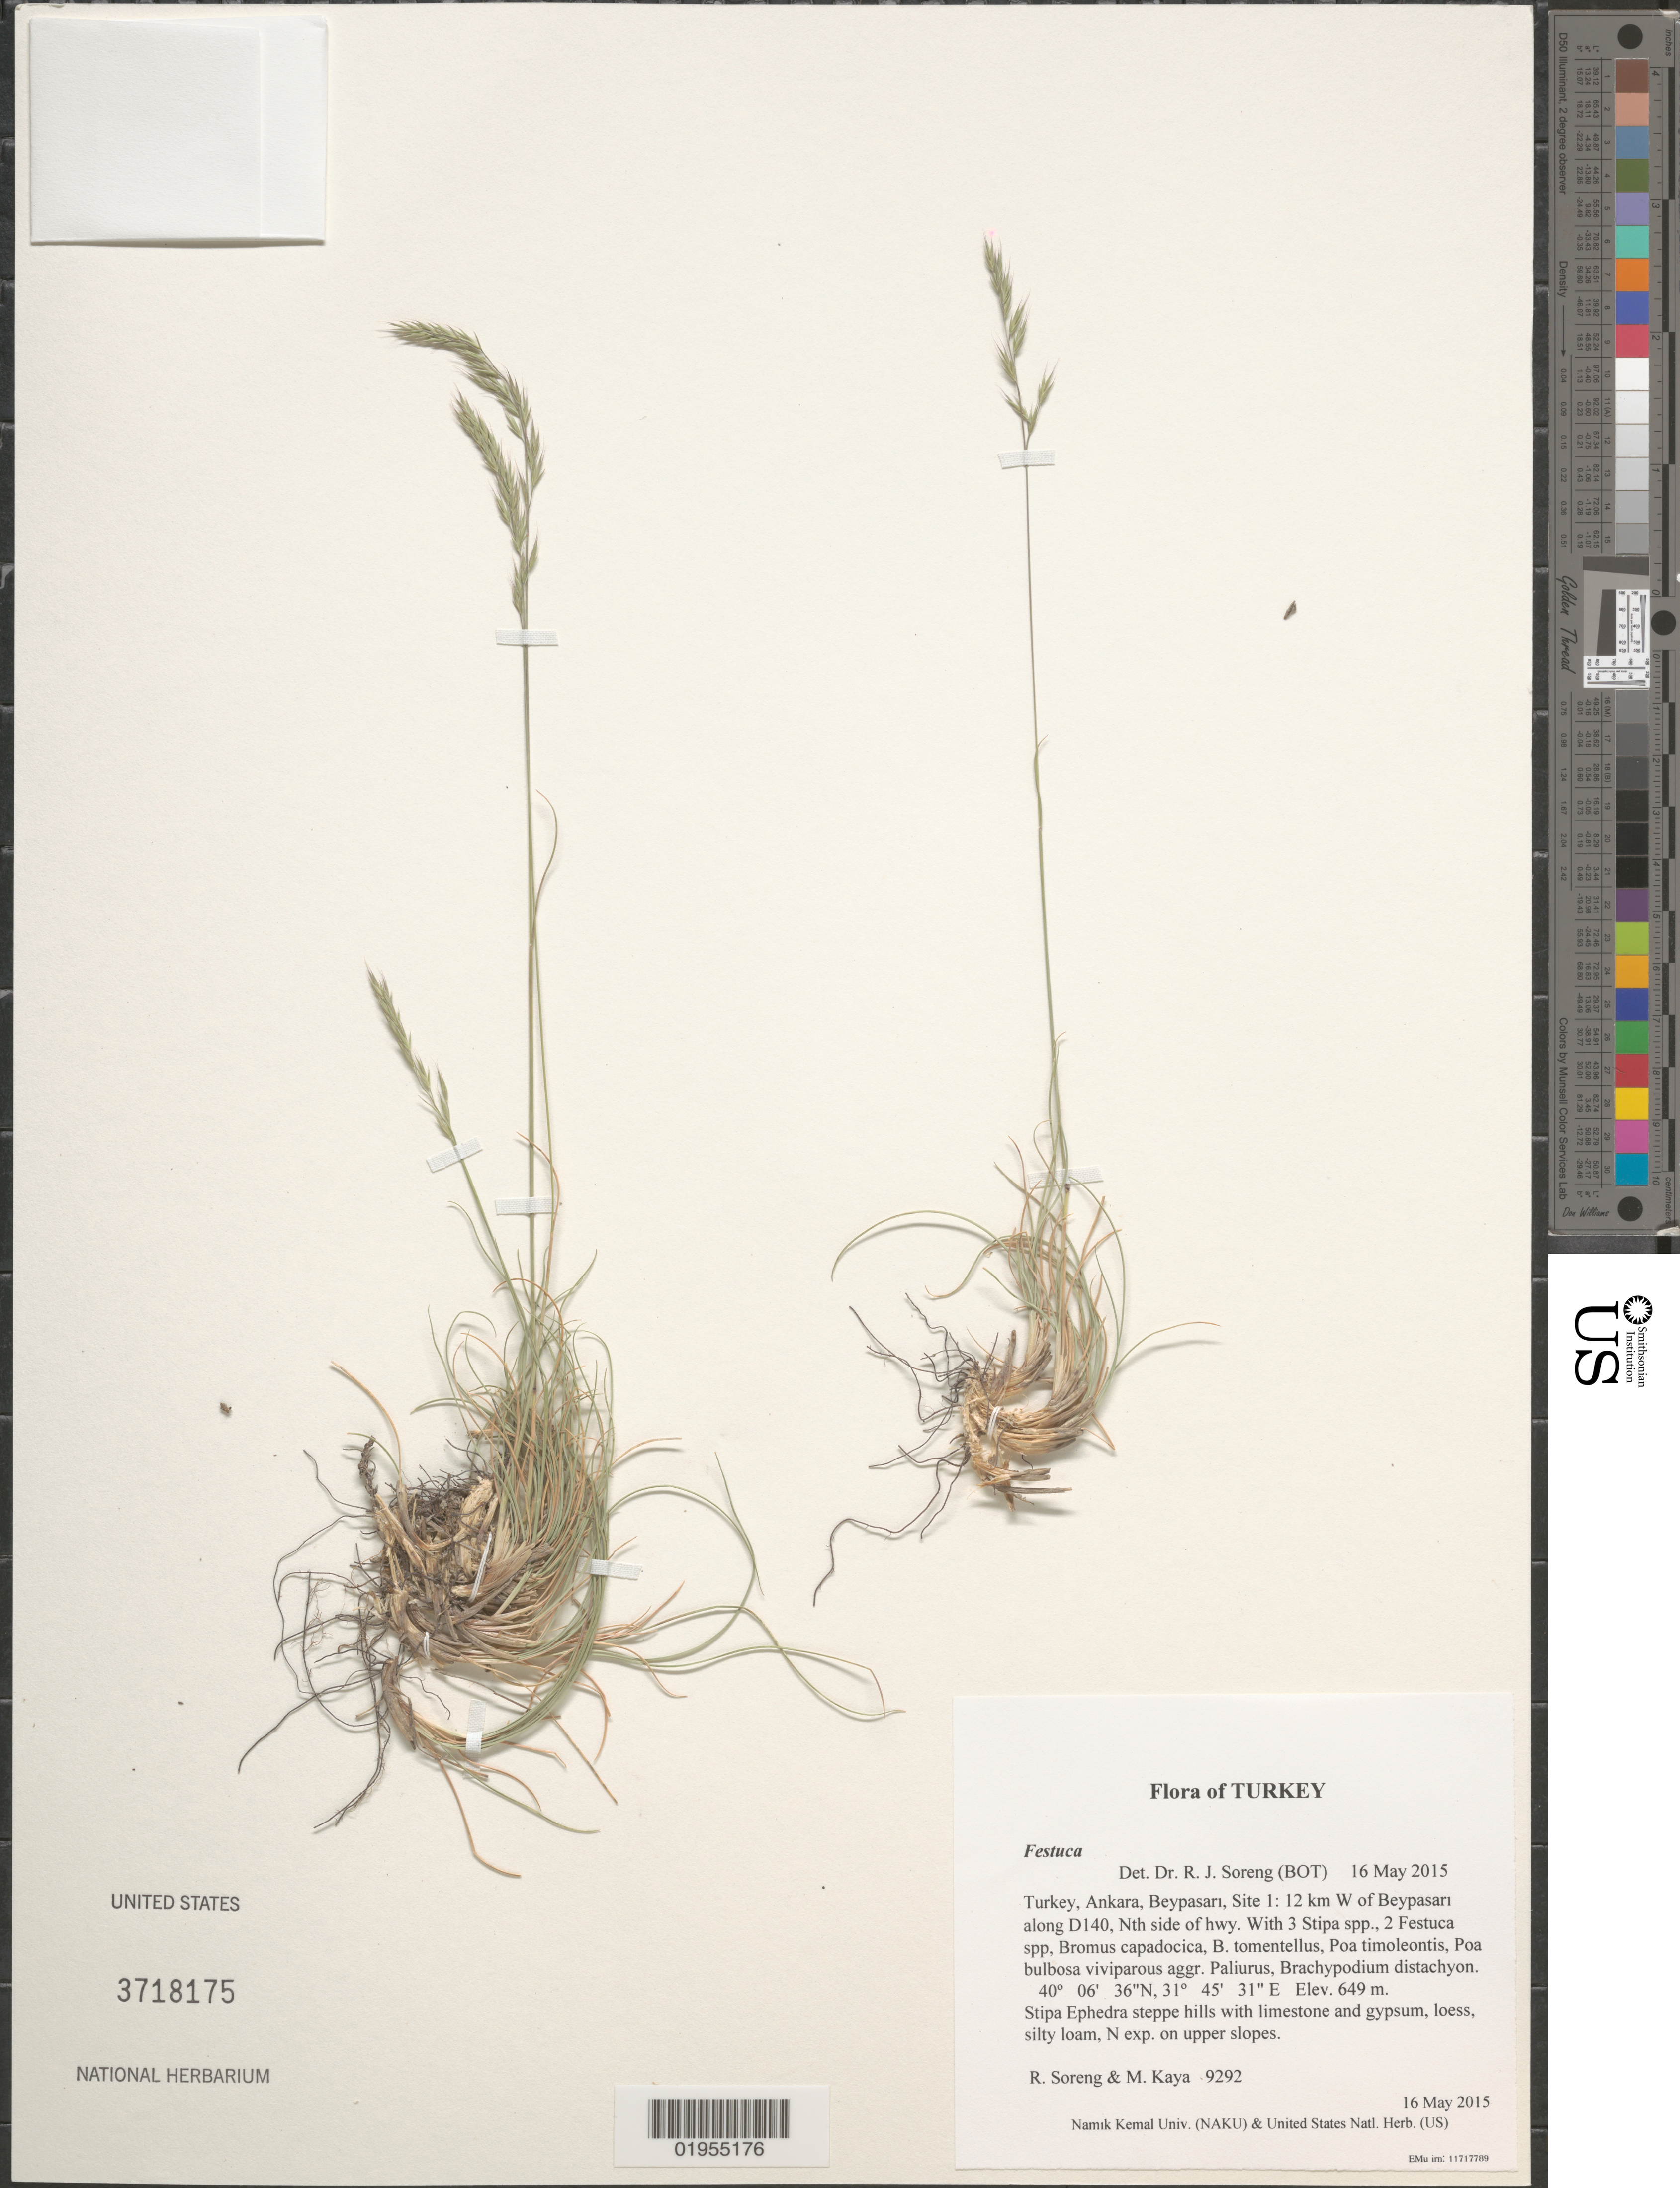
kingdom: Plantae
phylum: Tracheophyta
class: Liliopsida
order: Poales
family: Poaceae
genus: Festuca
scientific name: Festuca sp.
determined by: Soreng, Robert J., Research Associate (BOT), Smithsonian Institution - National Museum of Natural History (UNITED STATES)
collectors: R. J. Soreng & M. Kaya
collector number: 9292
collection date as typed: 2015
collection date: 2015-05-16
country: Turkey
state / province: Ankara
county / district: Beypasari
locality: Site 1: 12 km W of Beypasari along D140, Nth side of hwy.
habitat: Stipa Ephedra steppe hills with limestone and gypsum, loess, silty loam, N exp. on upper slopes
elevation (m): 649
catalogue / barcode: US 3718175